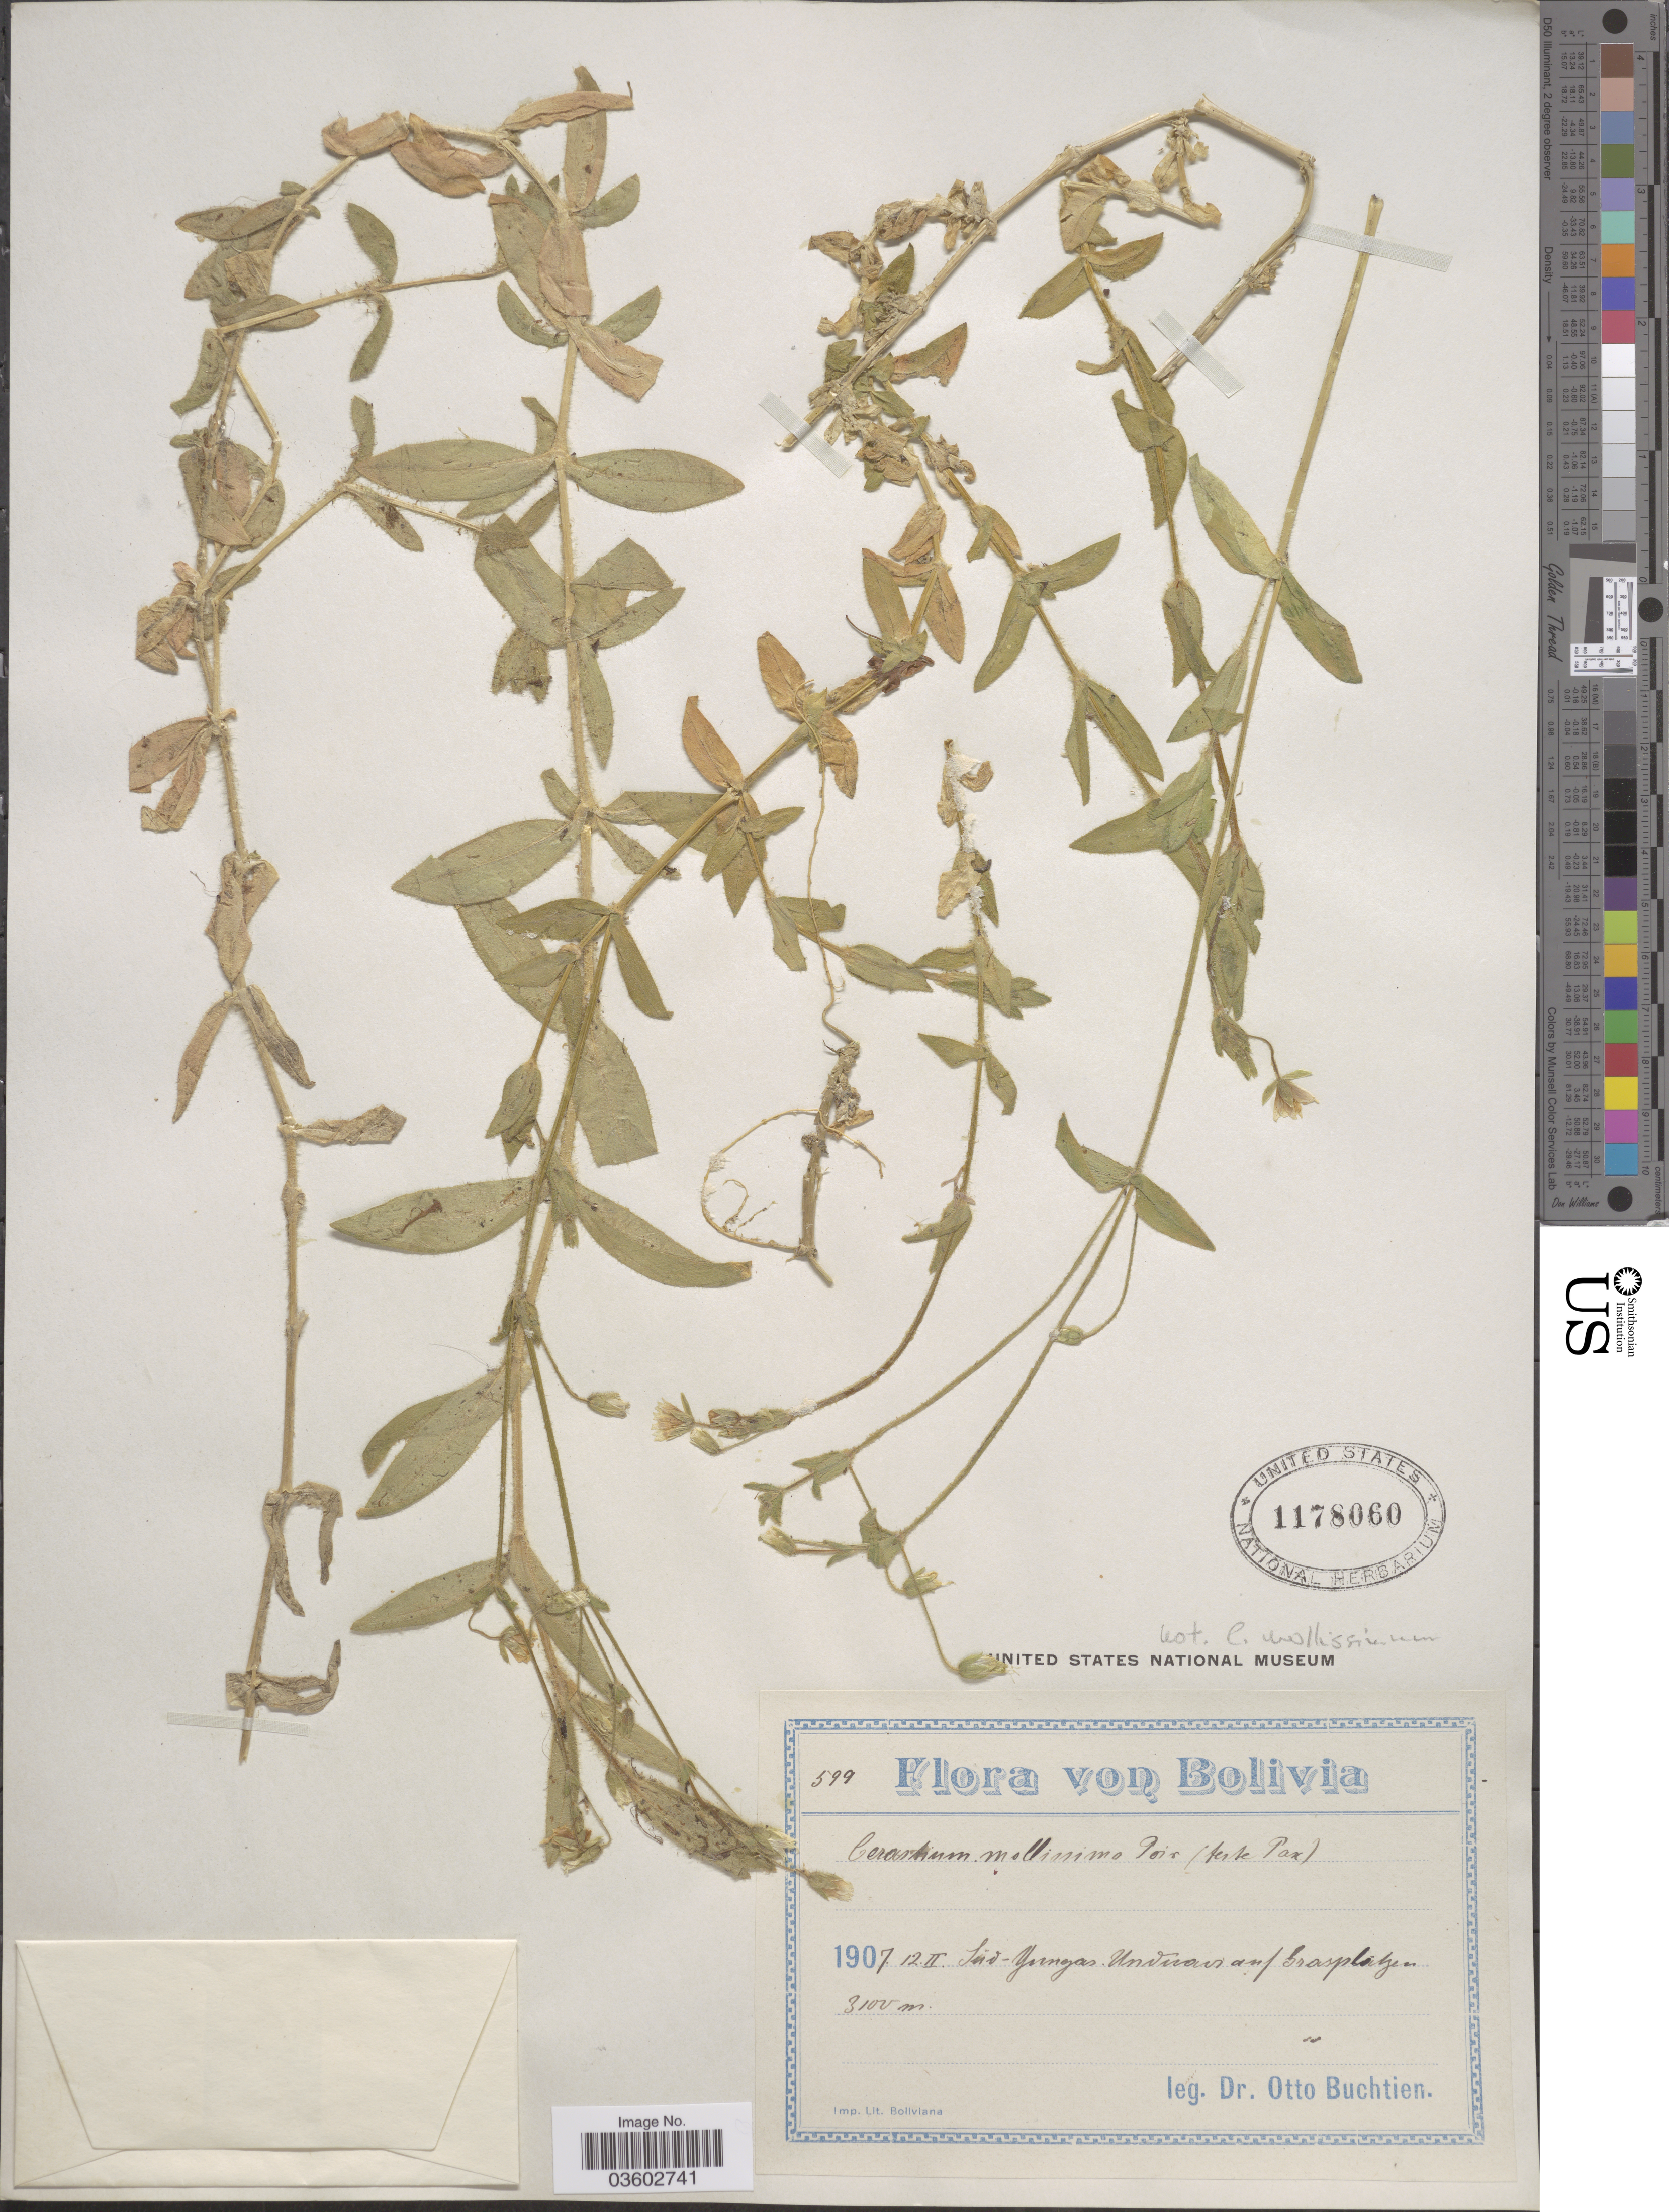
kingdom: Plantae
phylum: Tracheophyta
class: Magnoliopsida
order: Caryophyllales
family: Caryophyllaceae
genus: Cerastium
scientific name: Cerastium sp.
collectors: O. Buchtien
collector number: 599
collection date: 1907-02-12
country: Bolivia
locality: Sud-Yungas. Unduavi auf Grasplatzen.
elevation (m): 3100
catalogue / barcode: US 1178060